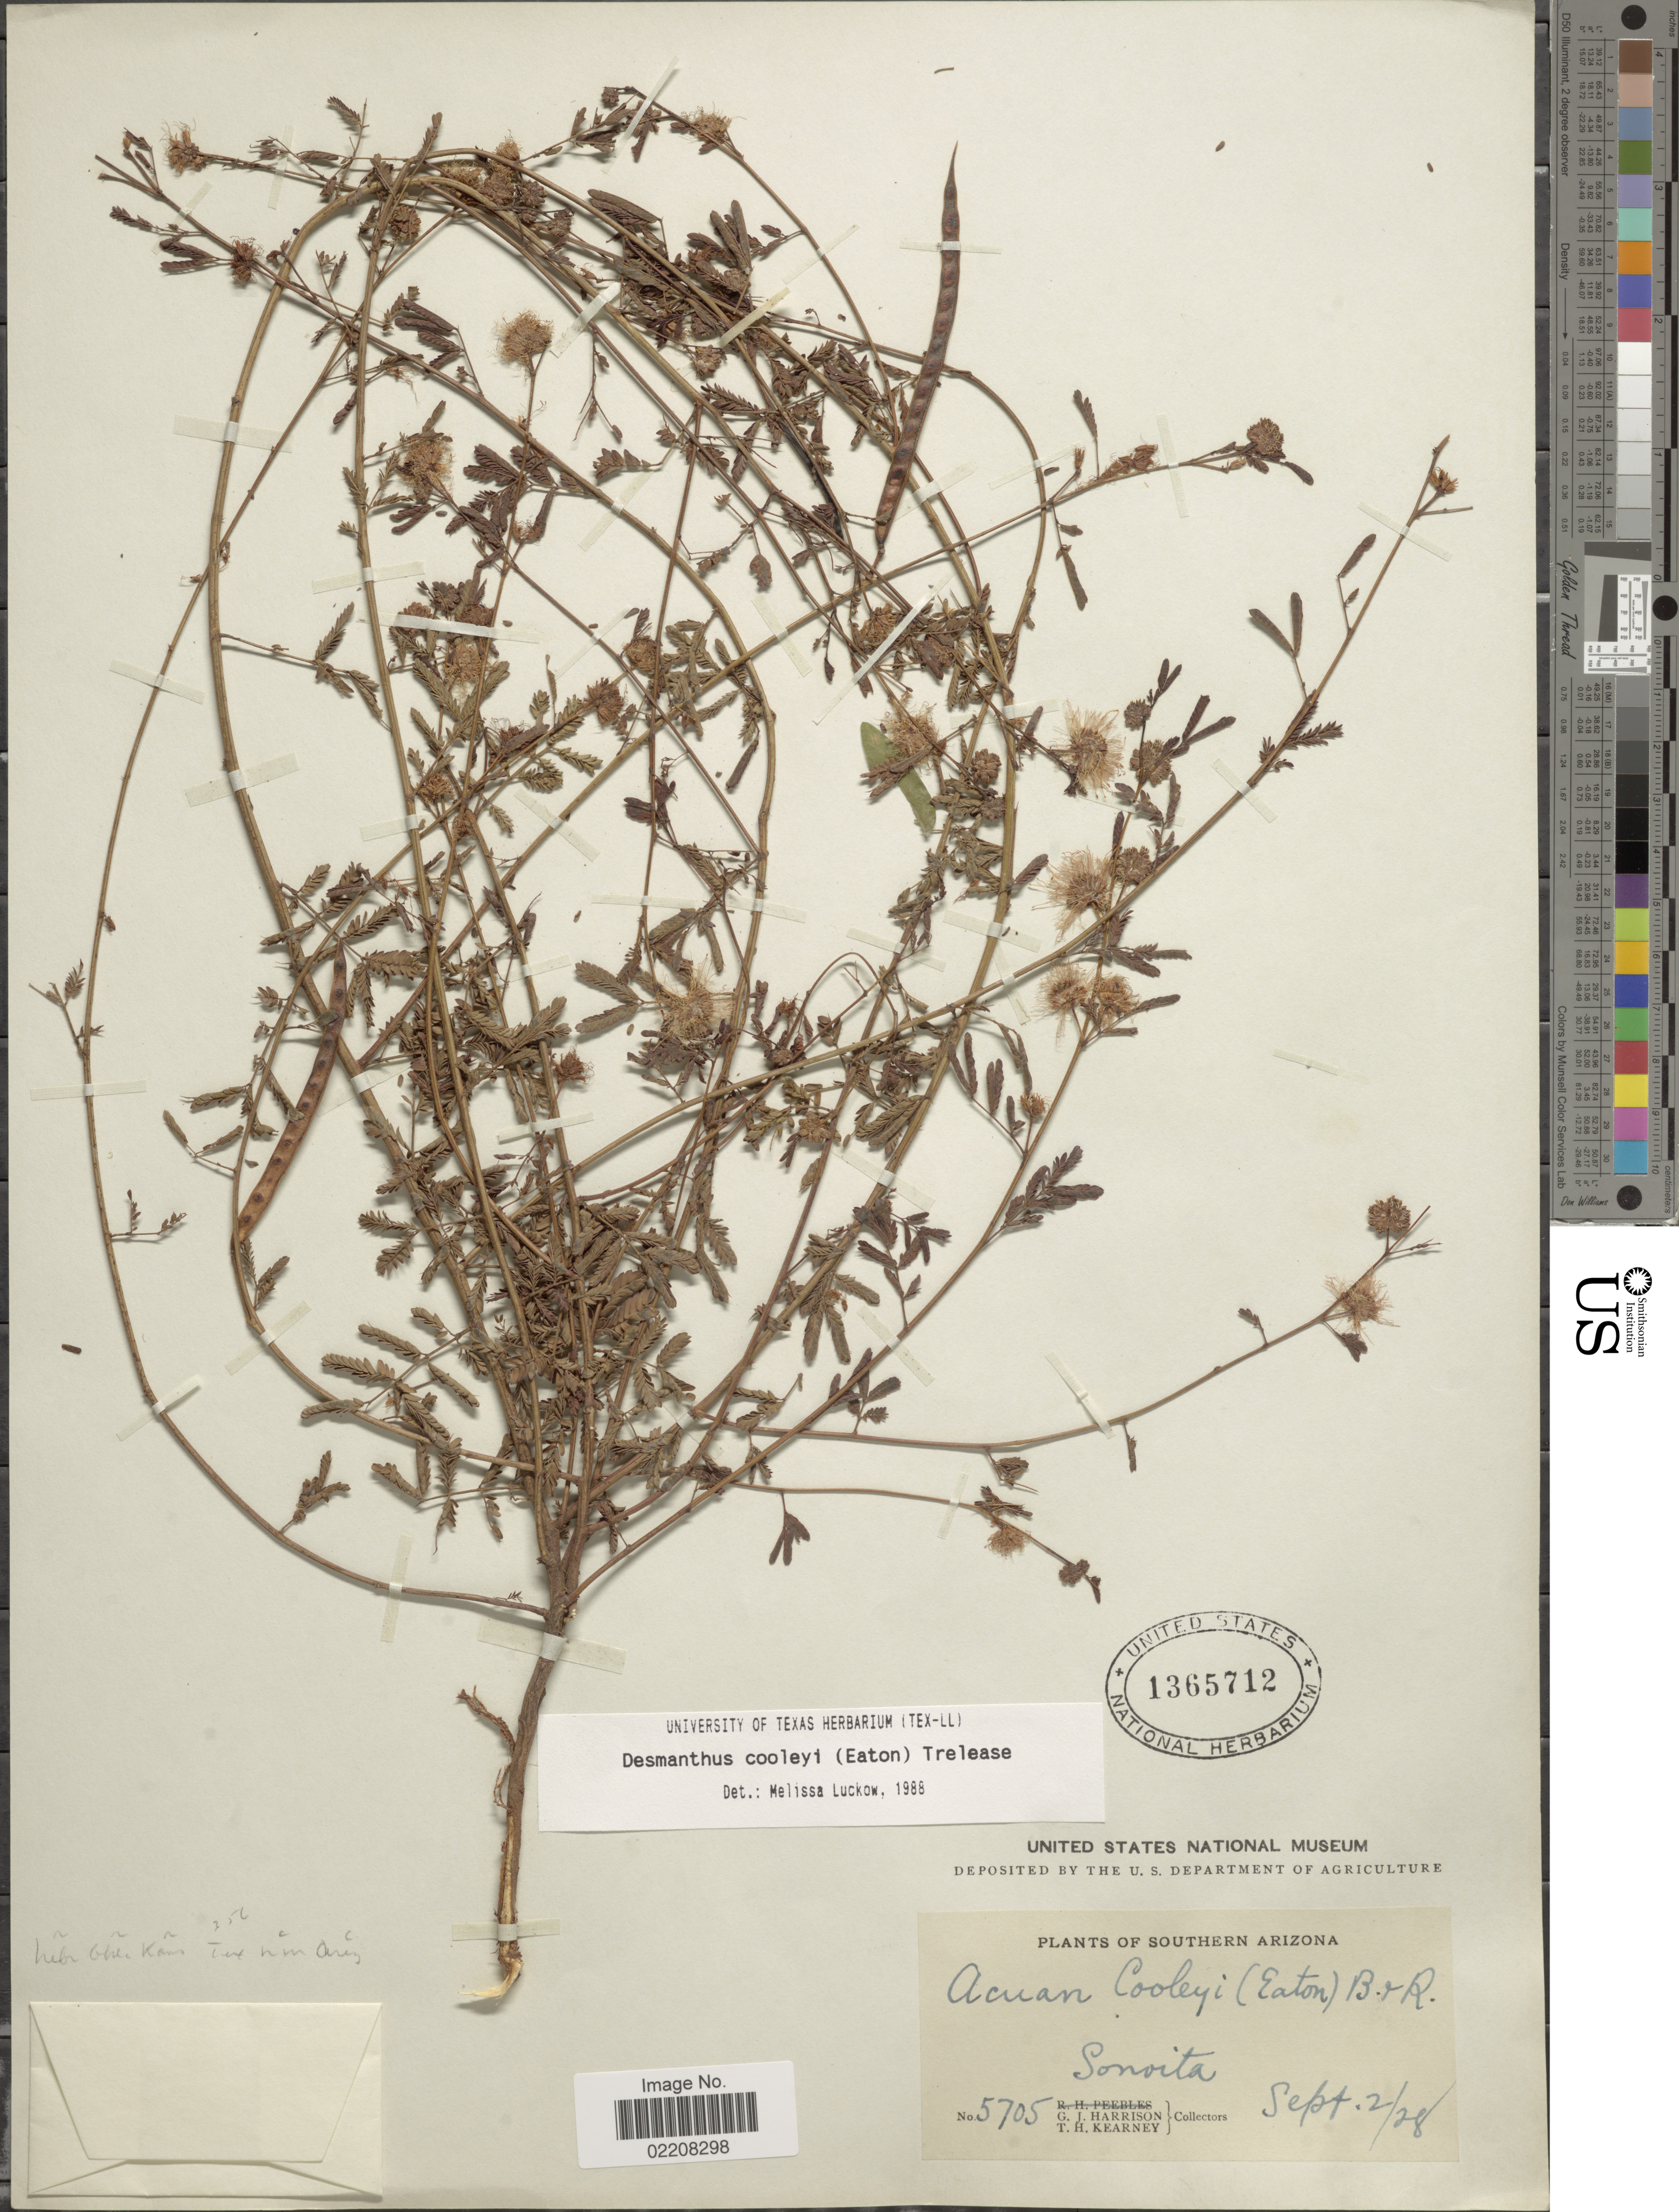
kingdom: Plantae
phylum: Tracheophyta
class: Magnoliopsida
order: Fabales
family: Fabaceae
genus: Desmanthus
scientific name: Desmanthus cooleyi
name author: (Eaton) Trel.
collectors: G. J. Harrison & T. H. Kearney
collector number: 5705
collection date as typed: Transcribed d/m/y: 2/9/28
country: United States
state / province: Arizona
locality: Southern Arizona. Sonoita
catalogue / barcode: US 1365712